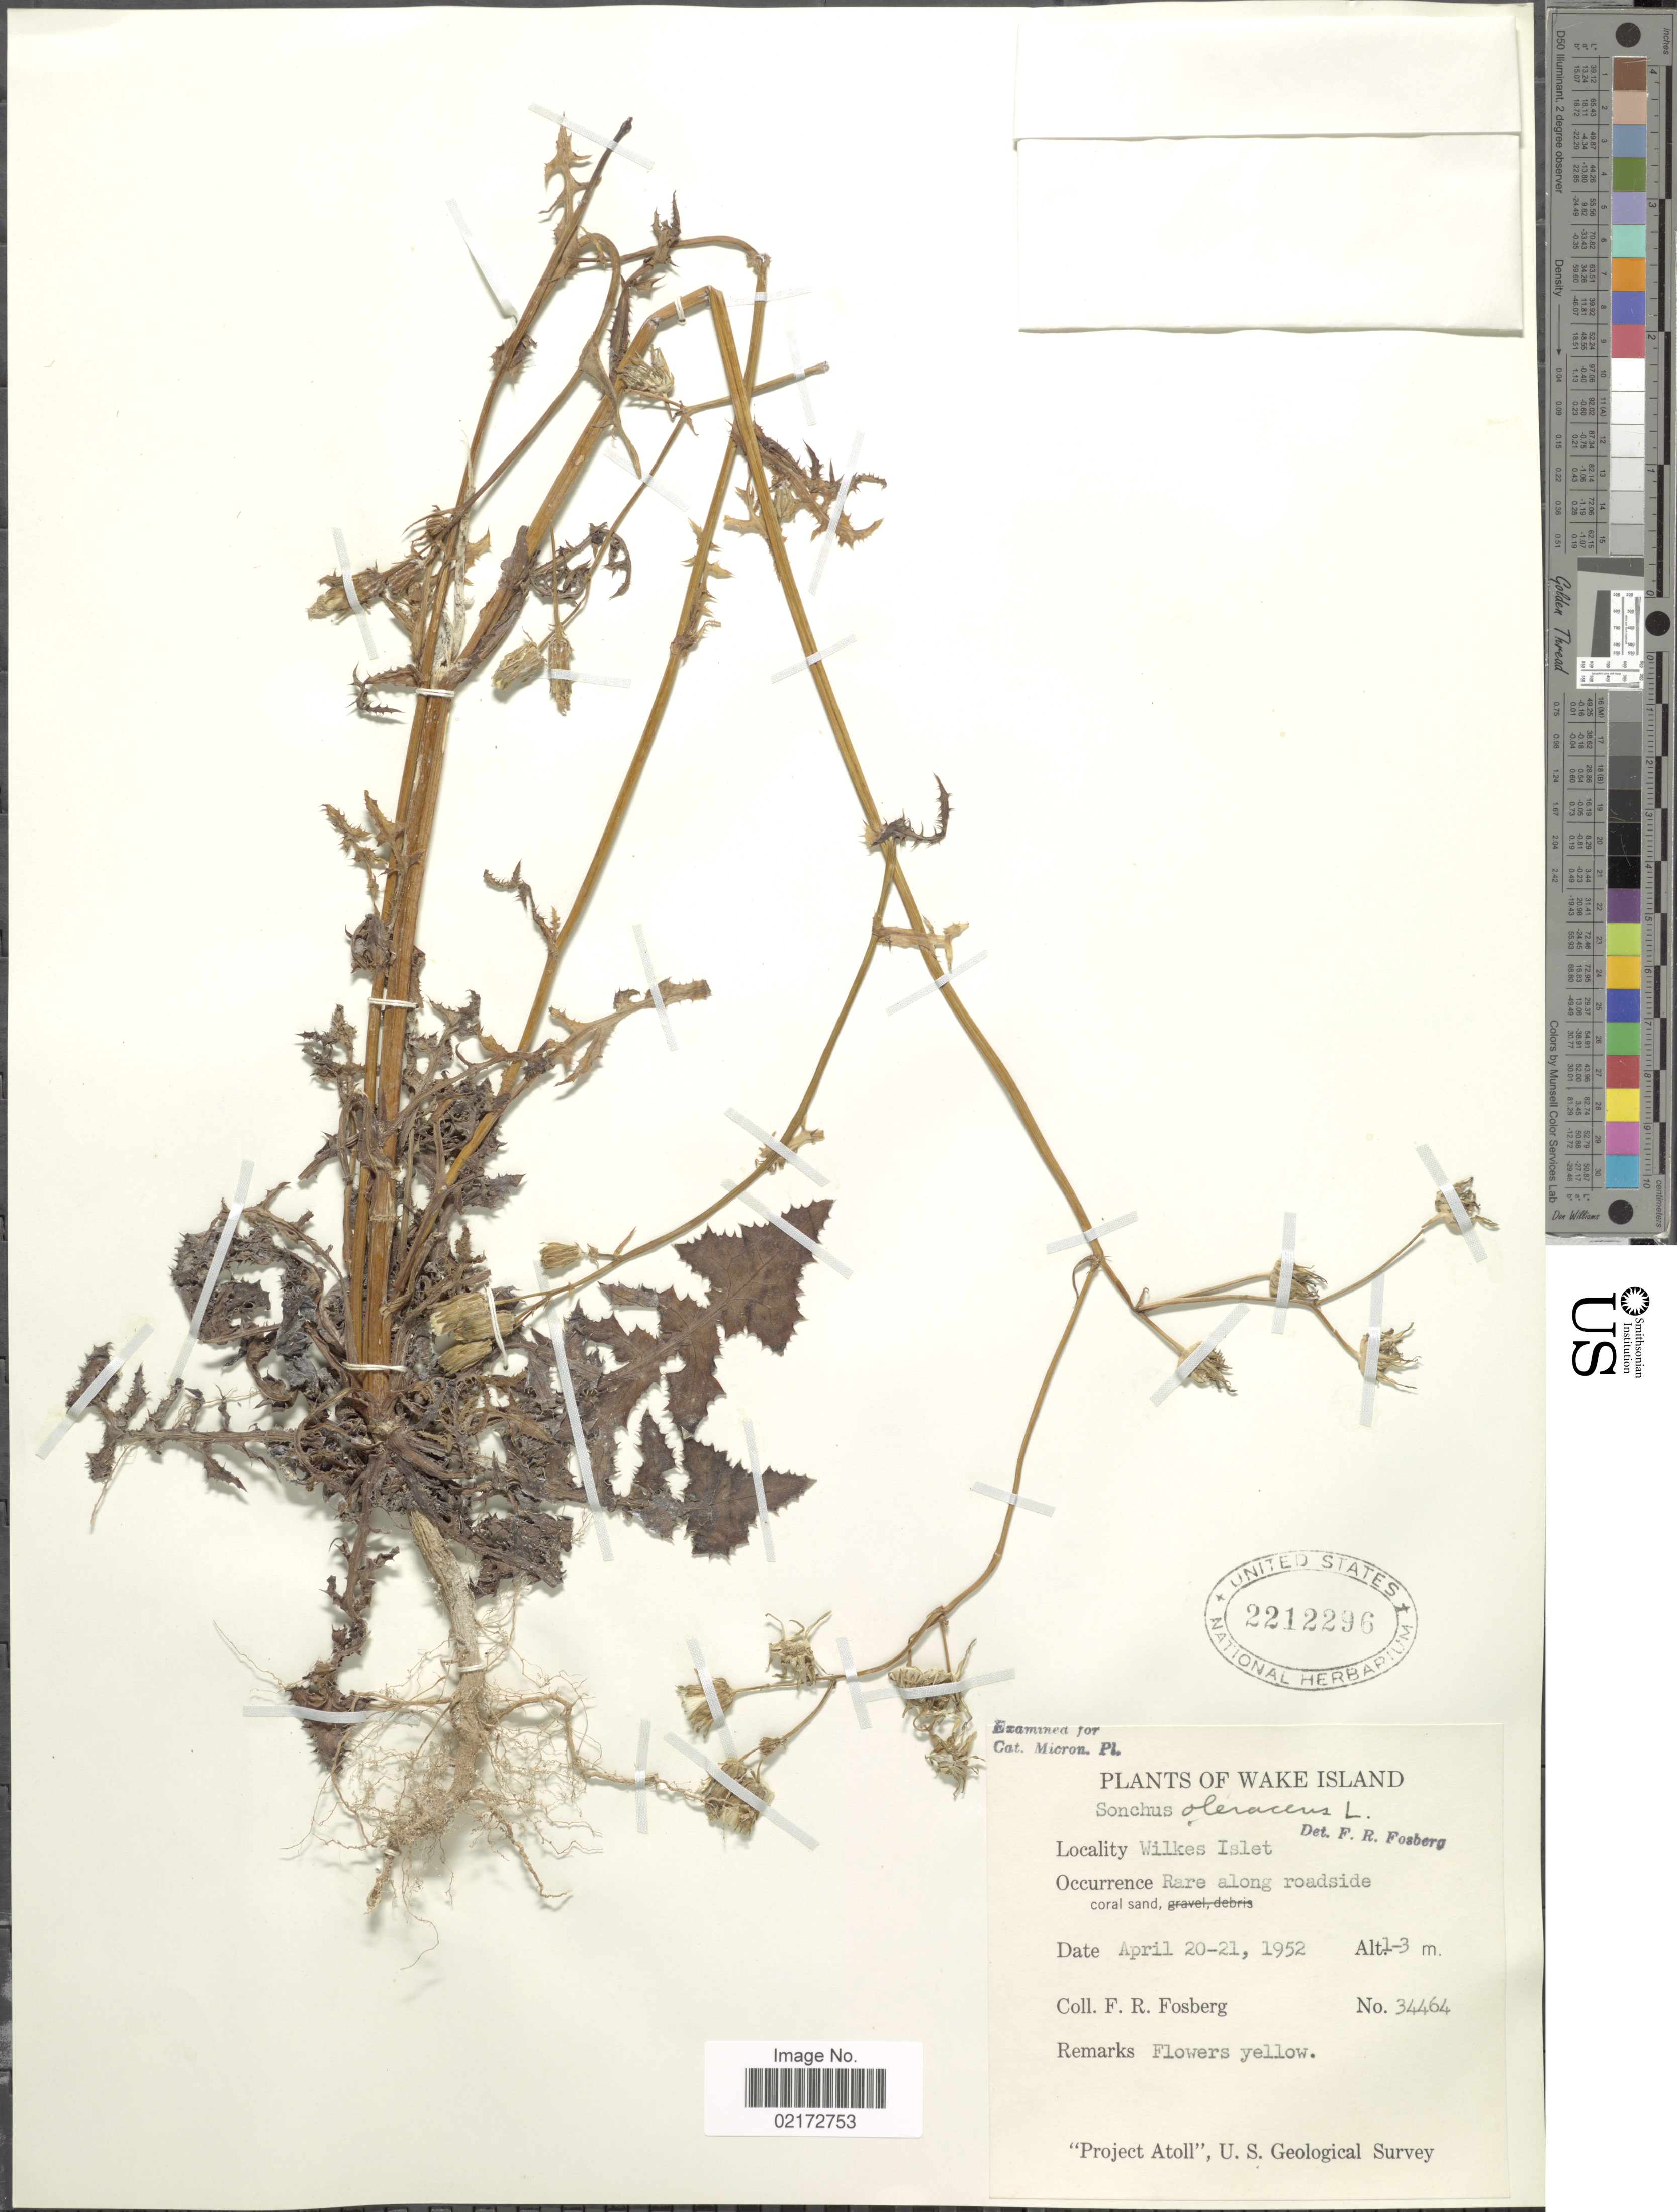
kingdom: Plantae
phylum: Tracheophyta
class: Magnoliopsida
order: Asterales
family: Asteraceae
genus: Sonchus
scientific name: Sonchus oleraceus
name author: L.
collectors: F. R. Fosberg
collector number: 34464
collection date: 1952-04-20/1952-04-21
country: U.S. Administered Pacific Islands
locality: Wake Island. Wilkes Islet. Rare along roadside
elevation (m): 1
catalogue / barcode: US 2212296